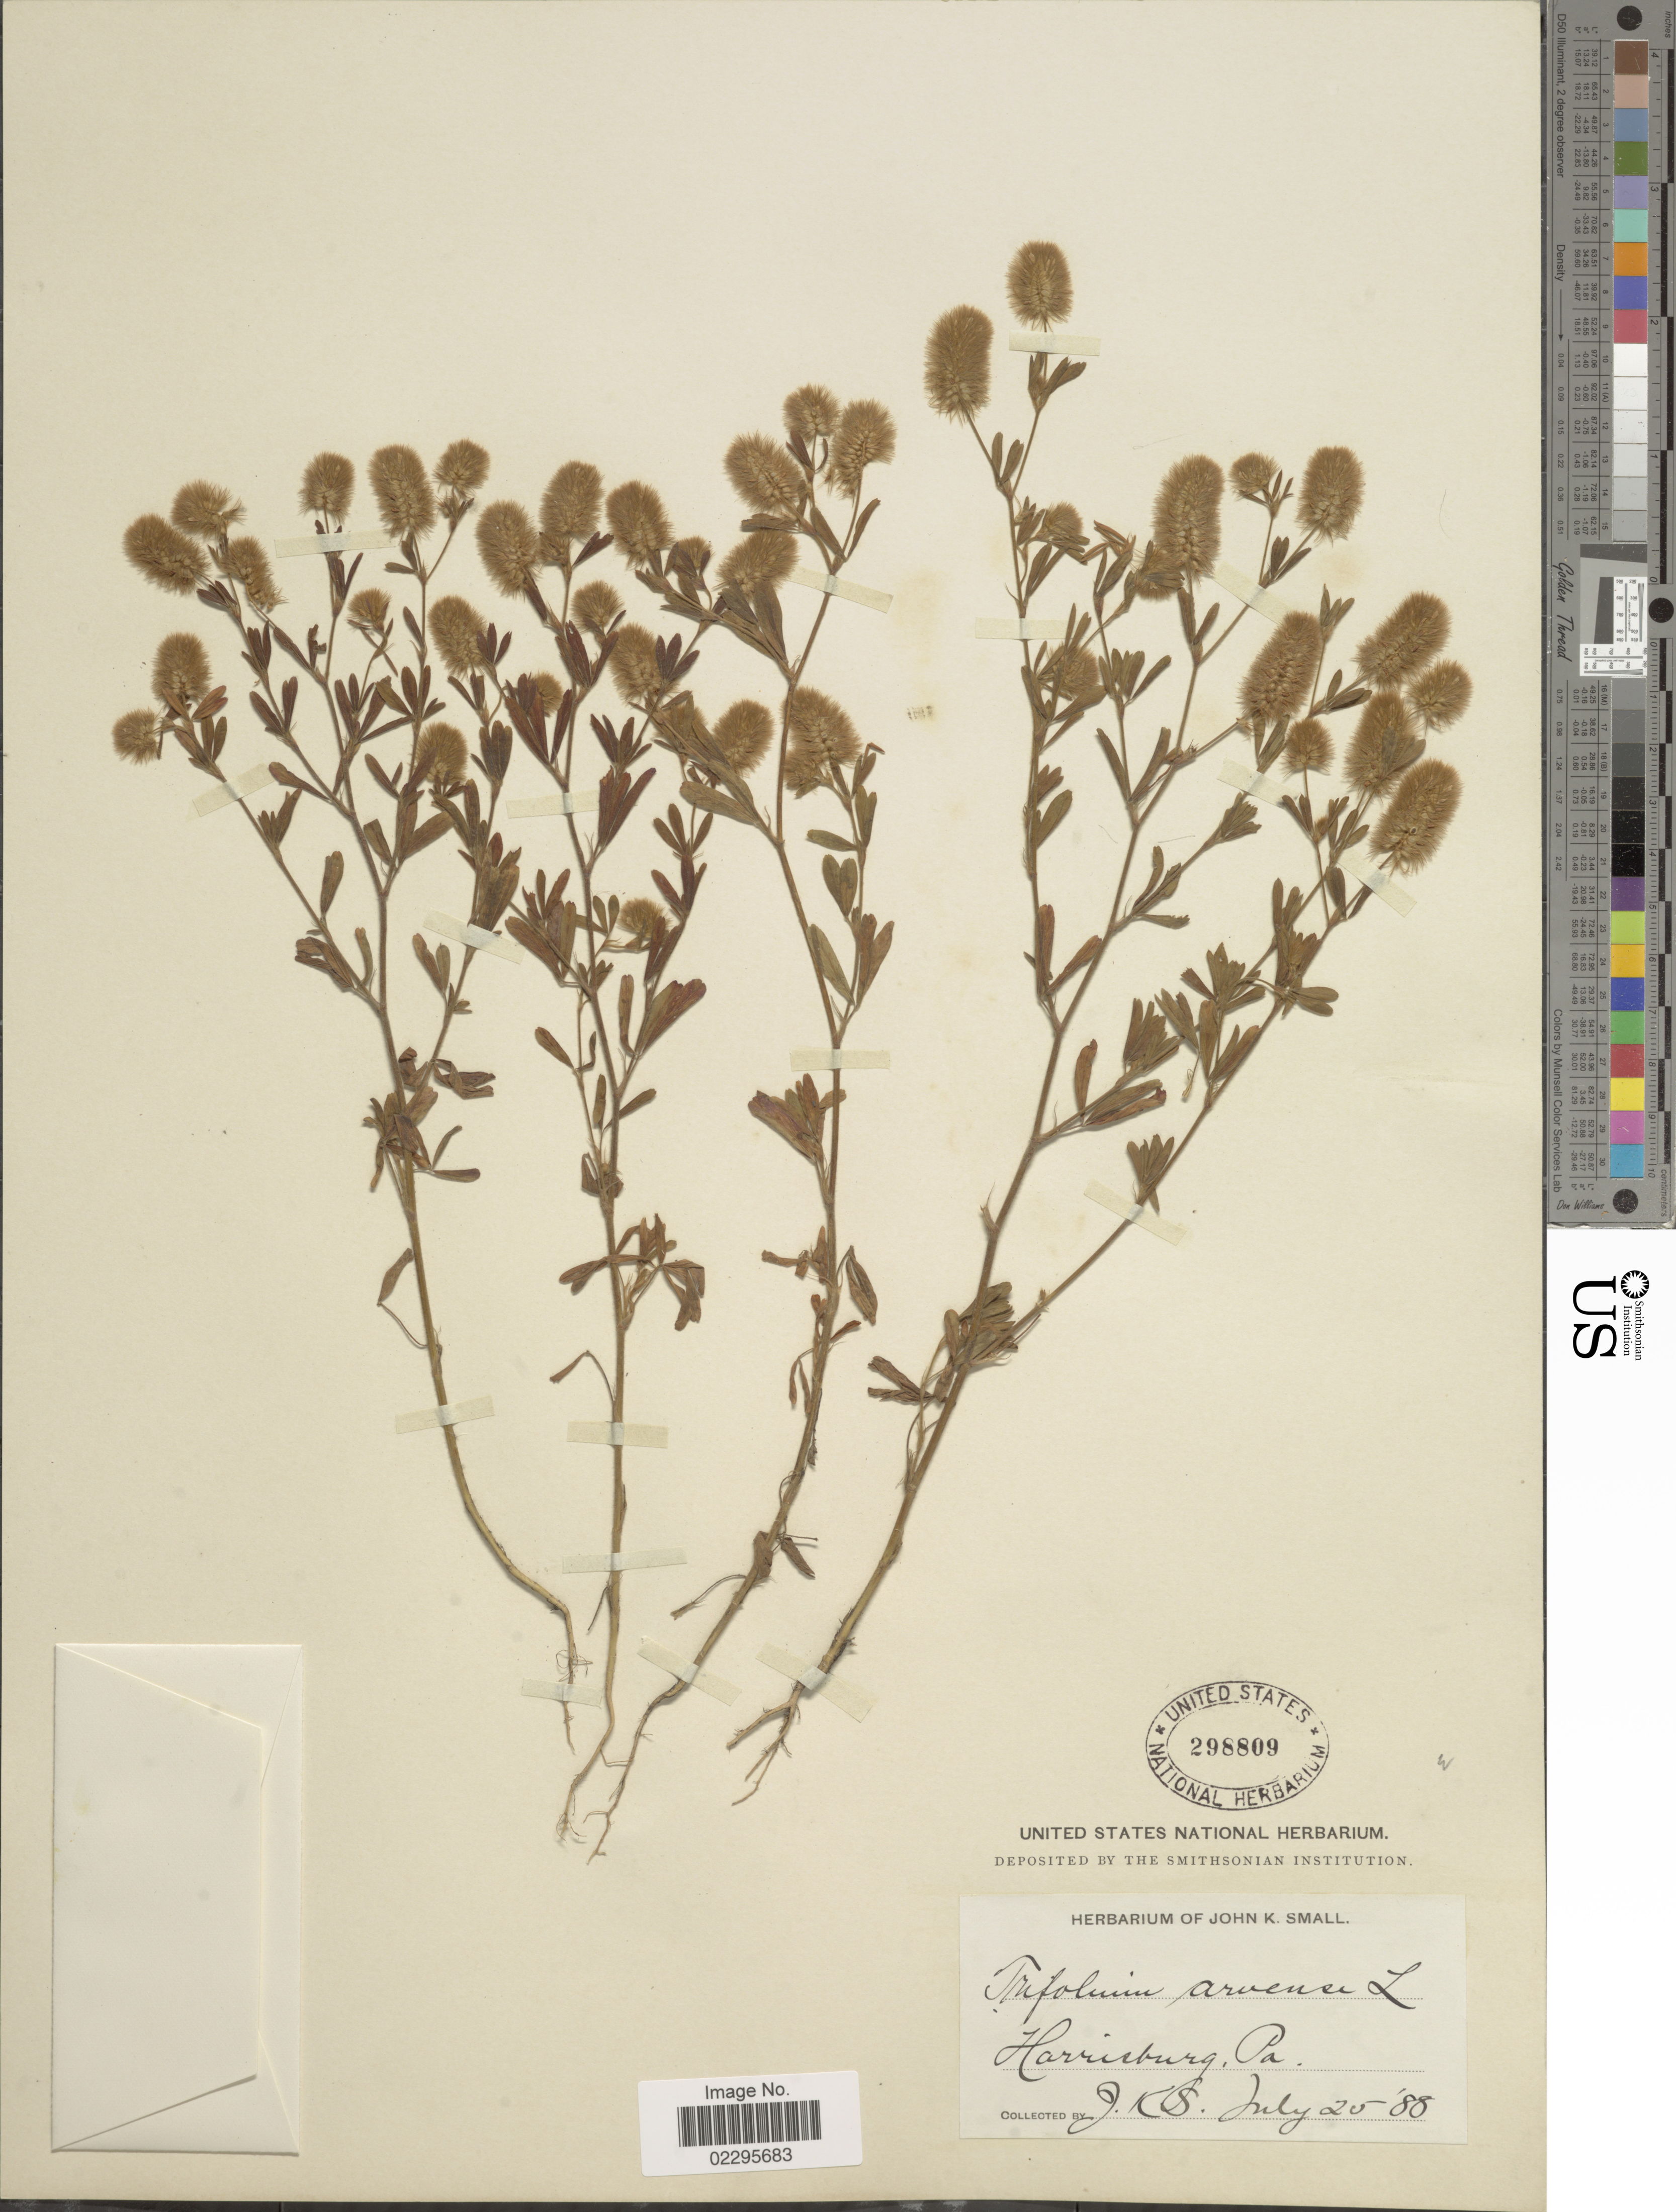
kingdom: Plantae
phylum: Tracheophyta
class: Magnoliopsida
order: Fabales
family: Fabaceae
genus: Trifolium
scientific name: Trifolium arvense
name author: L.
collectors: J. K. Small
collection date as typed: Transcribed d/m/y: 25/7/88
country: United States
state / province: Pennsylvania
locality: Harrisburg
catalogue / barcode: US 298809